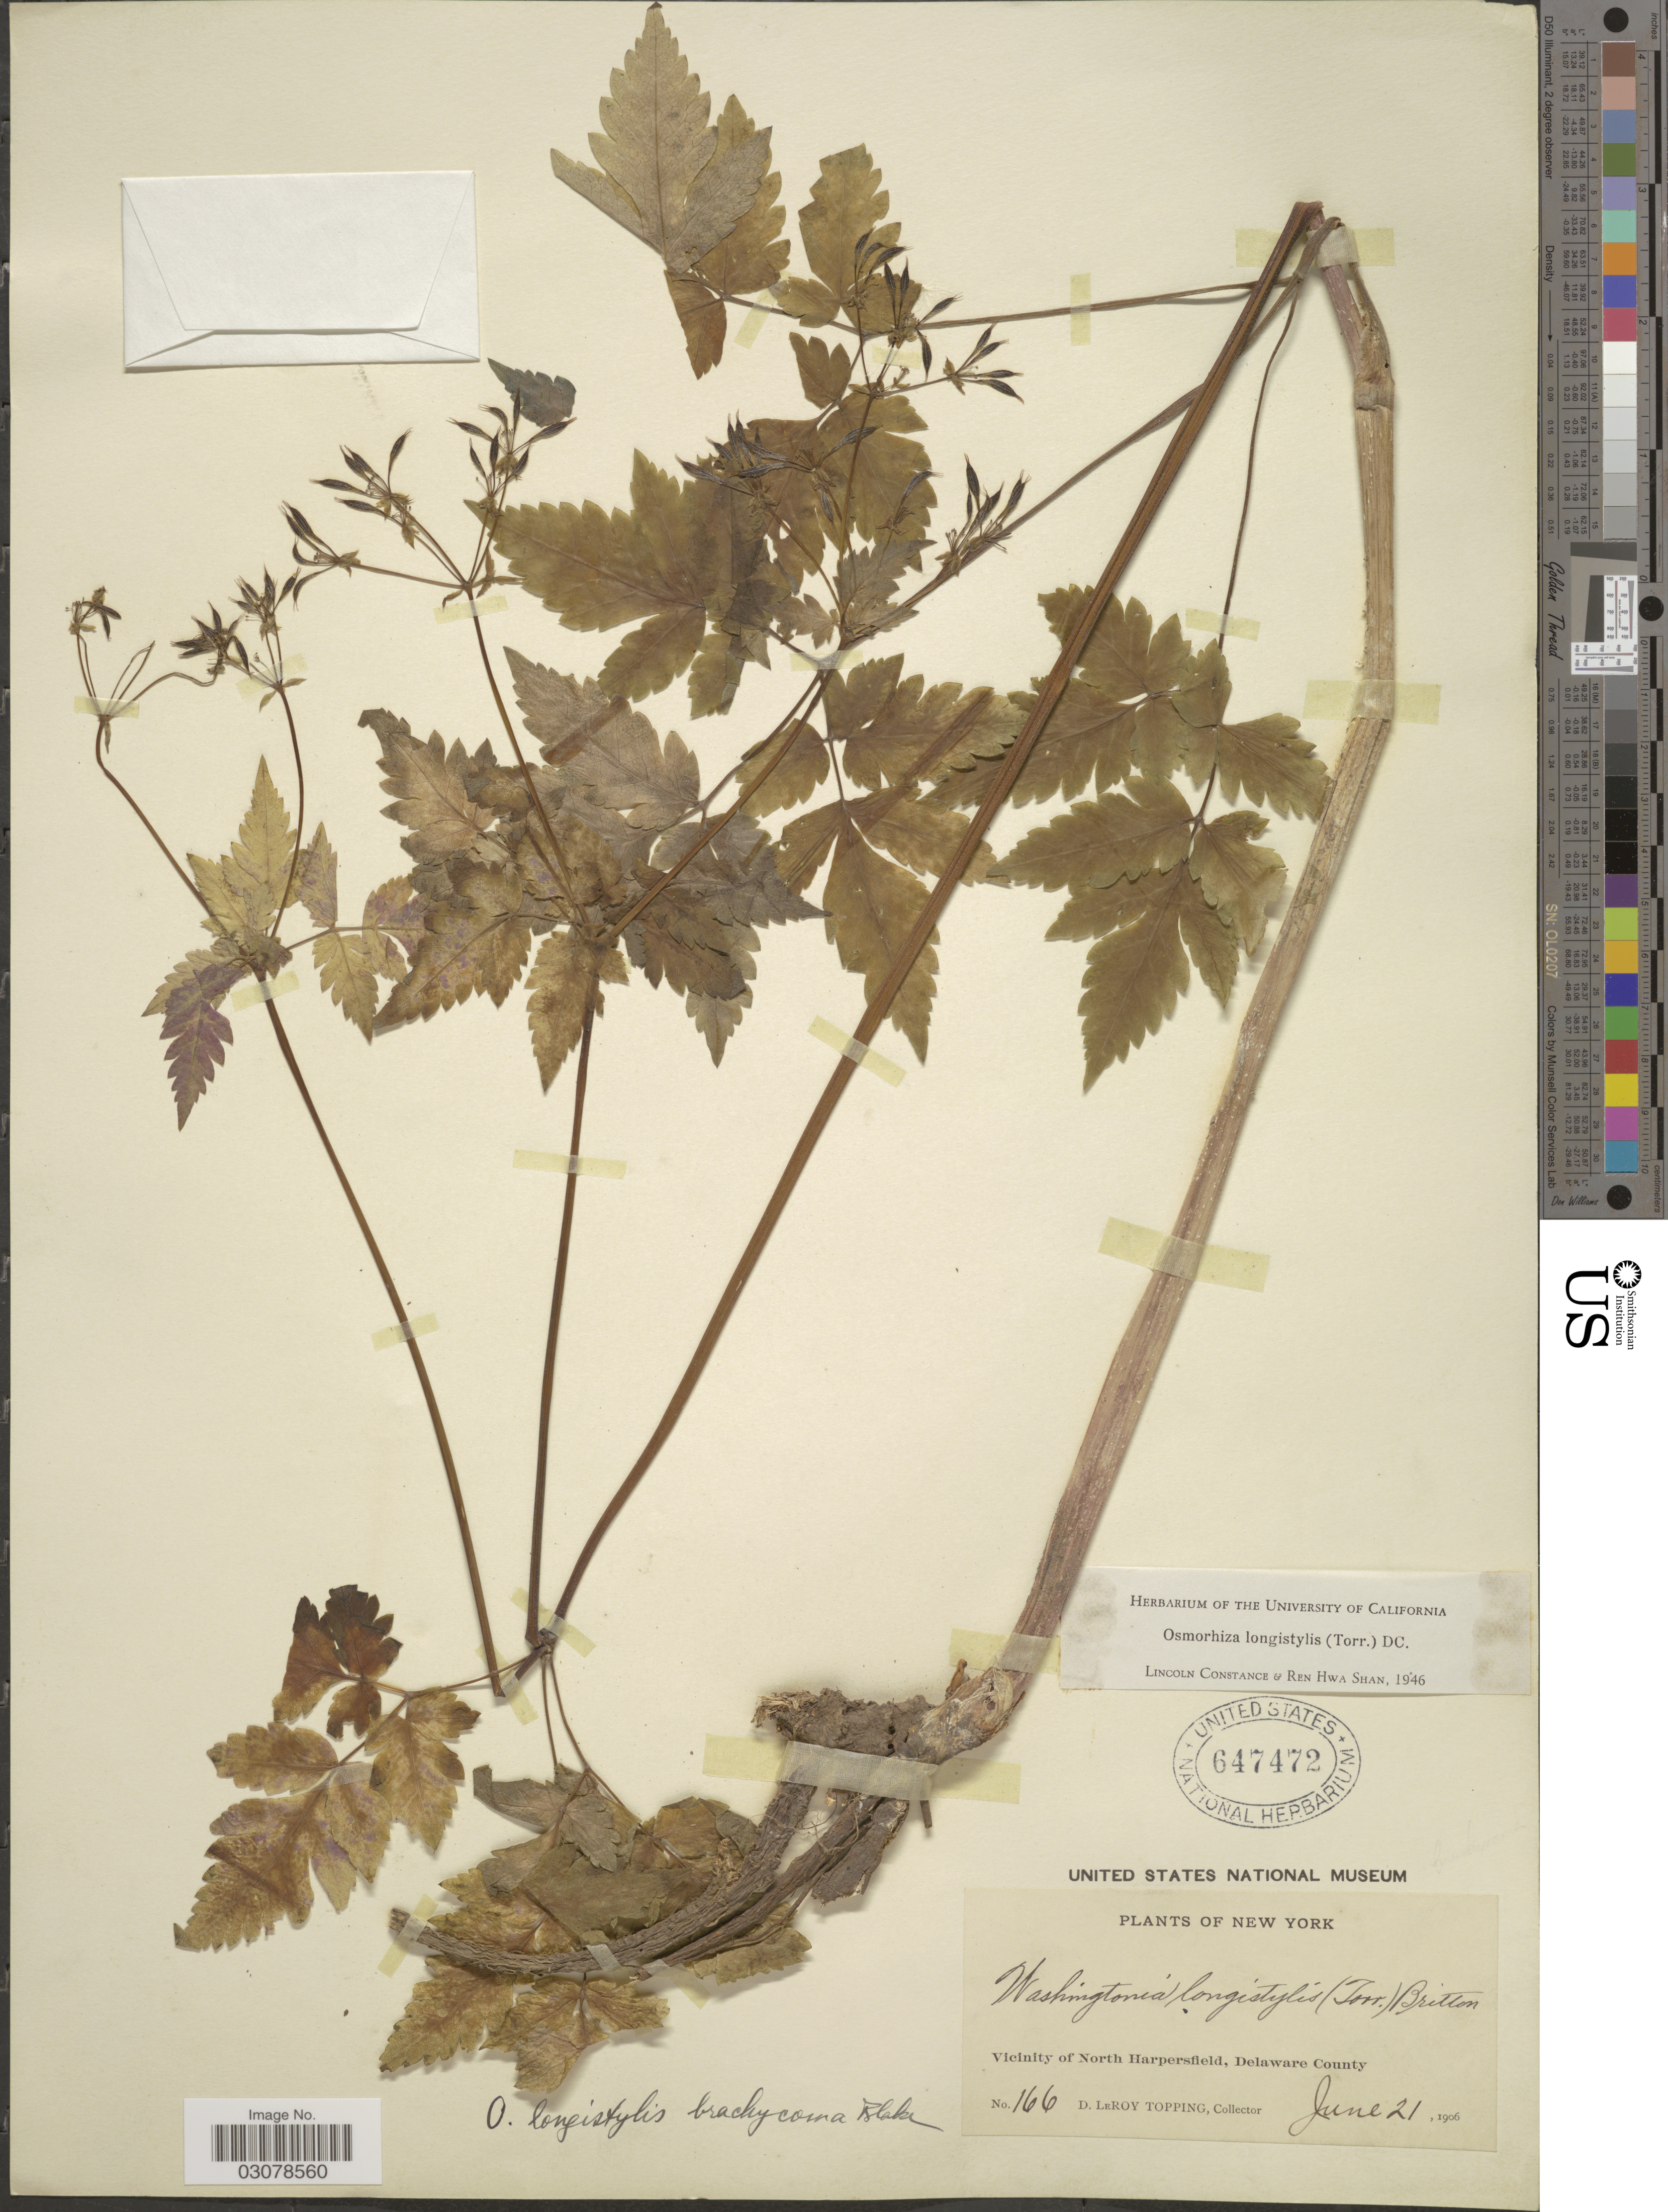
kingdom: Plantae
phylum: Tracheophyta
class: Magnoliopsida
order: Apiales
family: Apiaceae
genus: Osmorhiza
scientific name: Osmorhiza longistylis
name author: (Torr.) DC.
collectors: D. L. Topping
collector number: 166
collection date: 1906-06-21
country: United States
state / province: New York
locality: Vicinity of North Harpersfield, Delaware County.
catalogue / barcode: US 647472